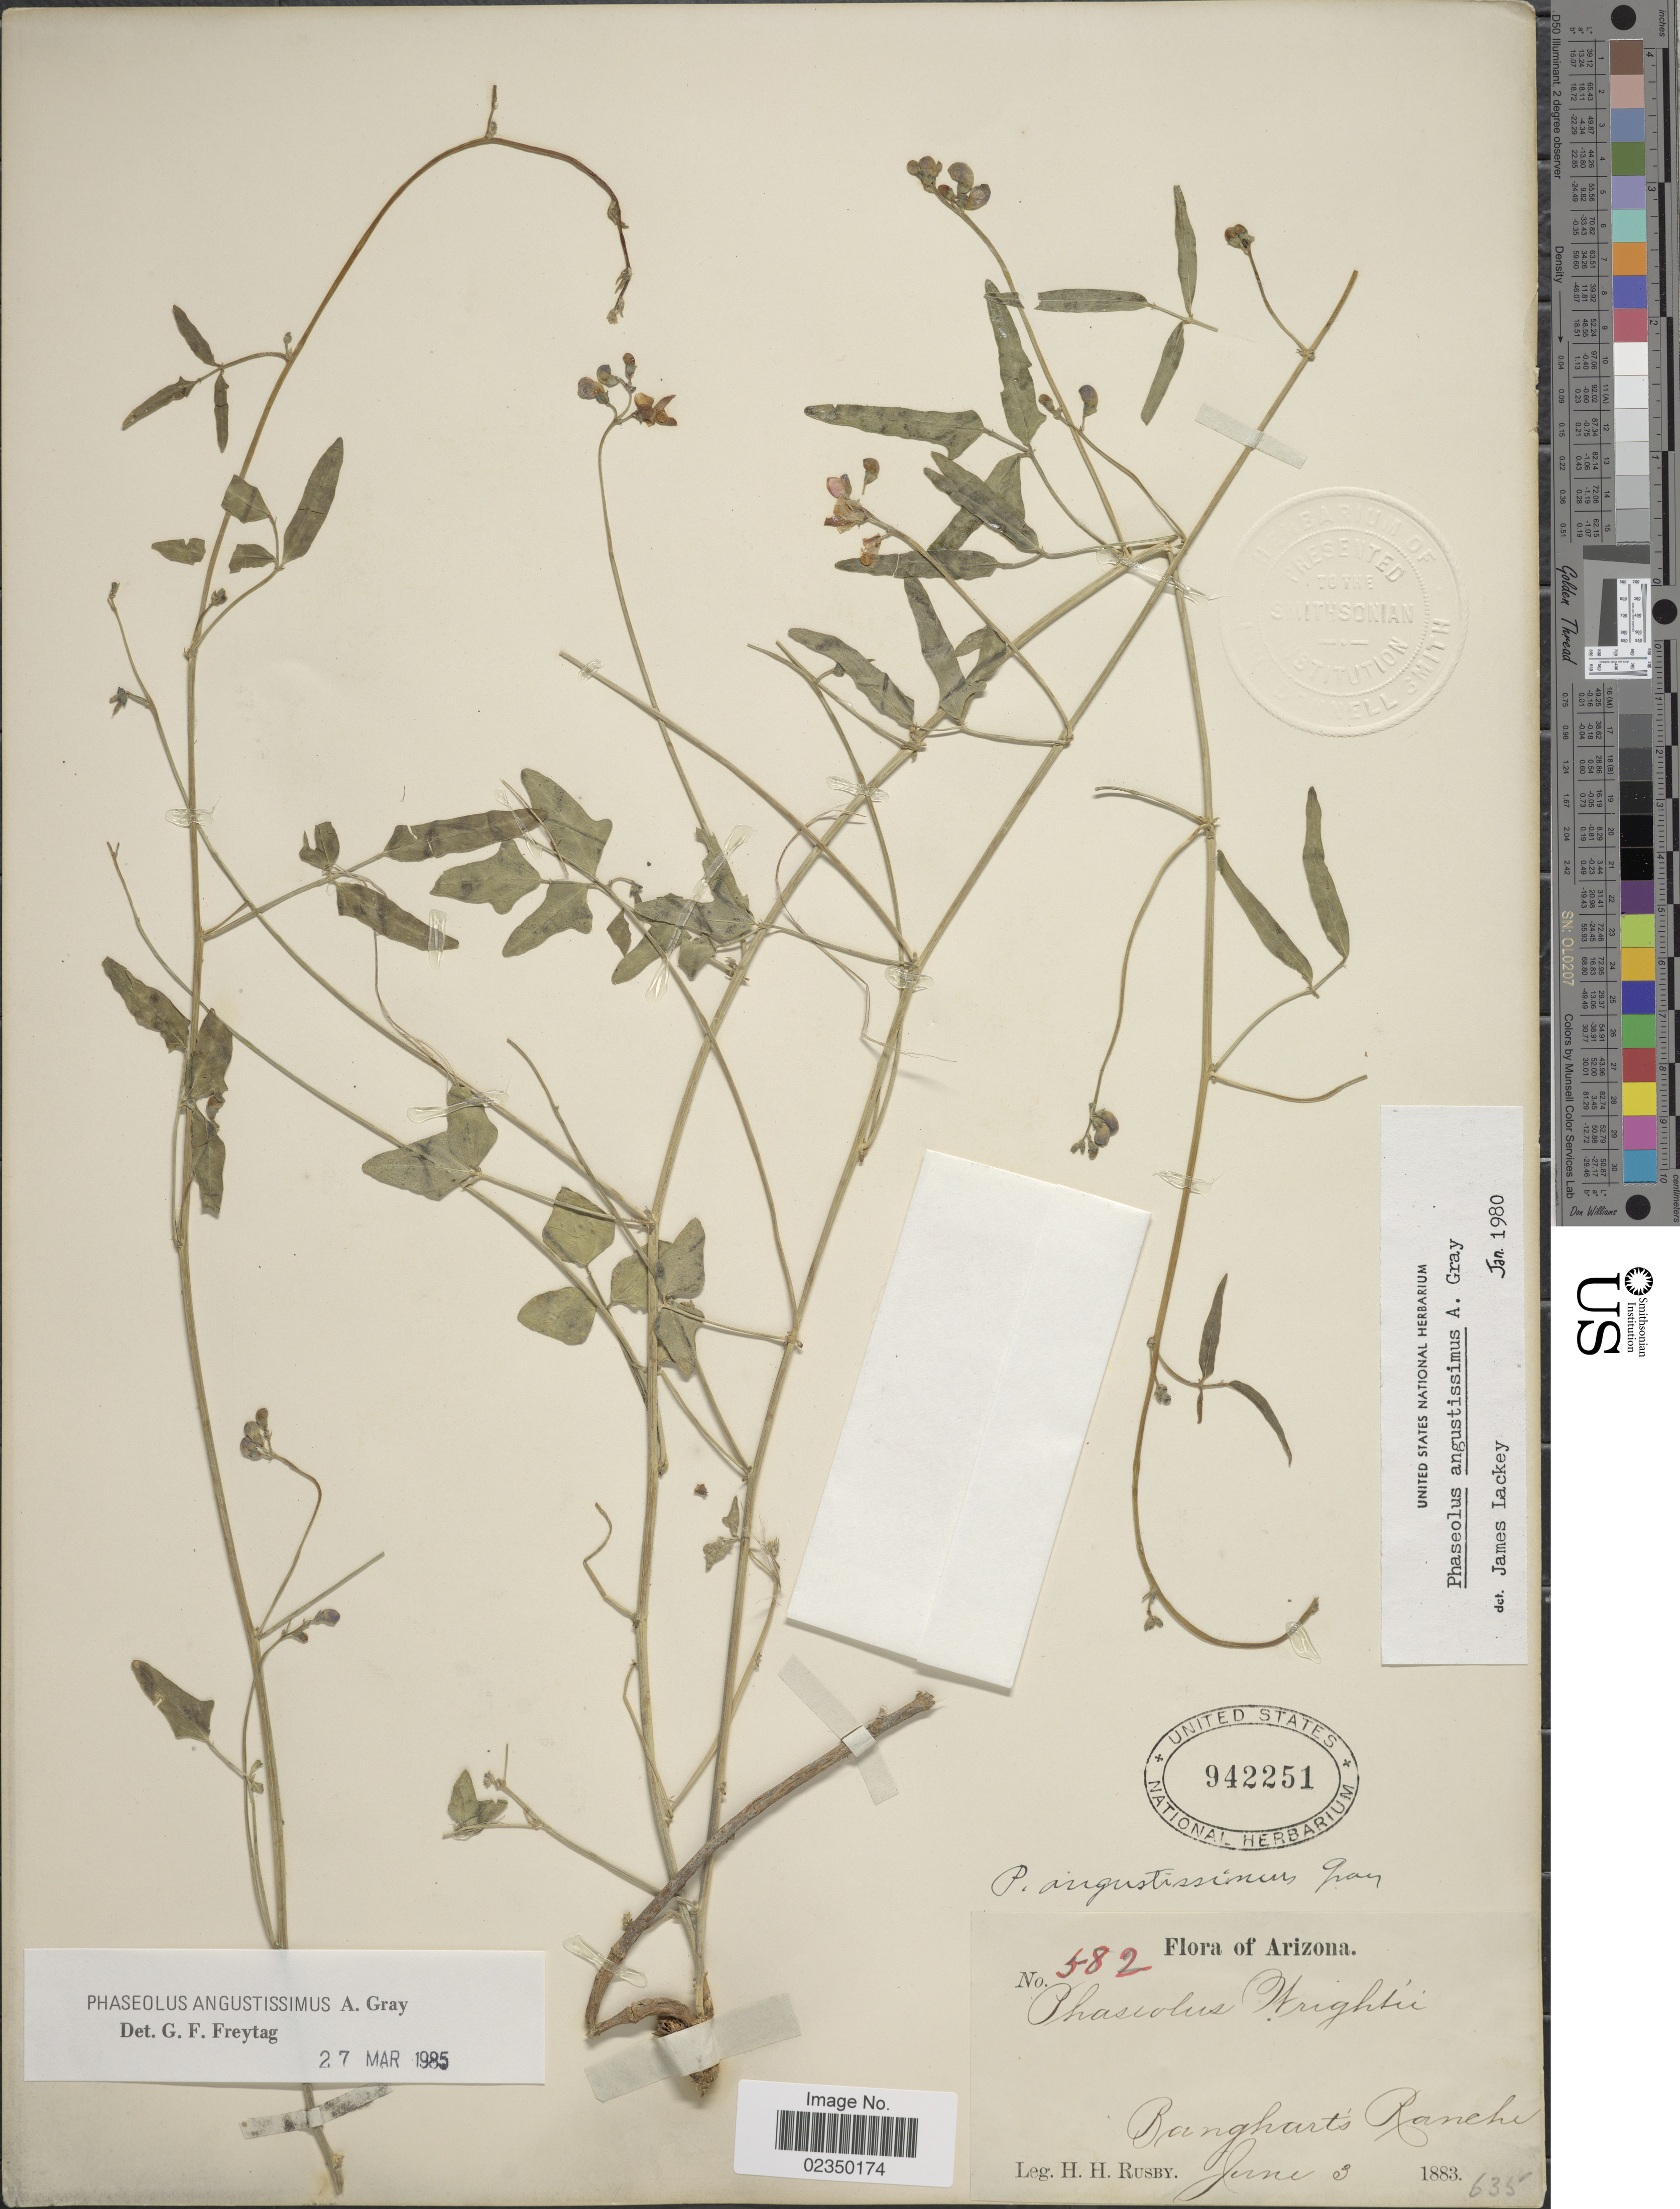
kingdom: Plantae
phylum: Tracheophyta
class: Magnoliopsida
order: Fabales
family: Fabaceae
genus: Phaseolus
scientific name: Phaseolus angustissimus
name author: A. Gray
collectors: H. H. Rusby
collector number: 582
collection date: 1883-06-03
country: United States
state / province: Arizona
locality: Banghart's Ranche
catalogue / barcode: US 942251